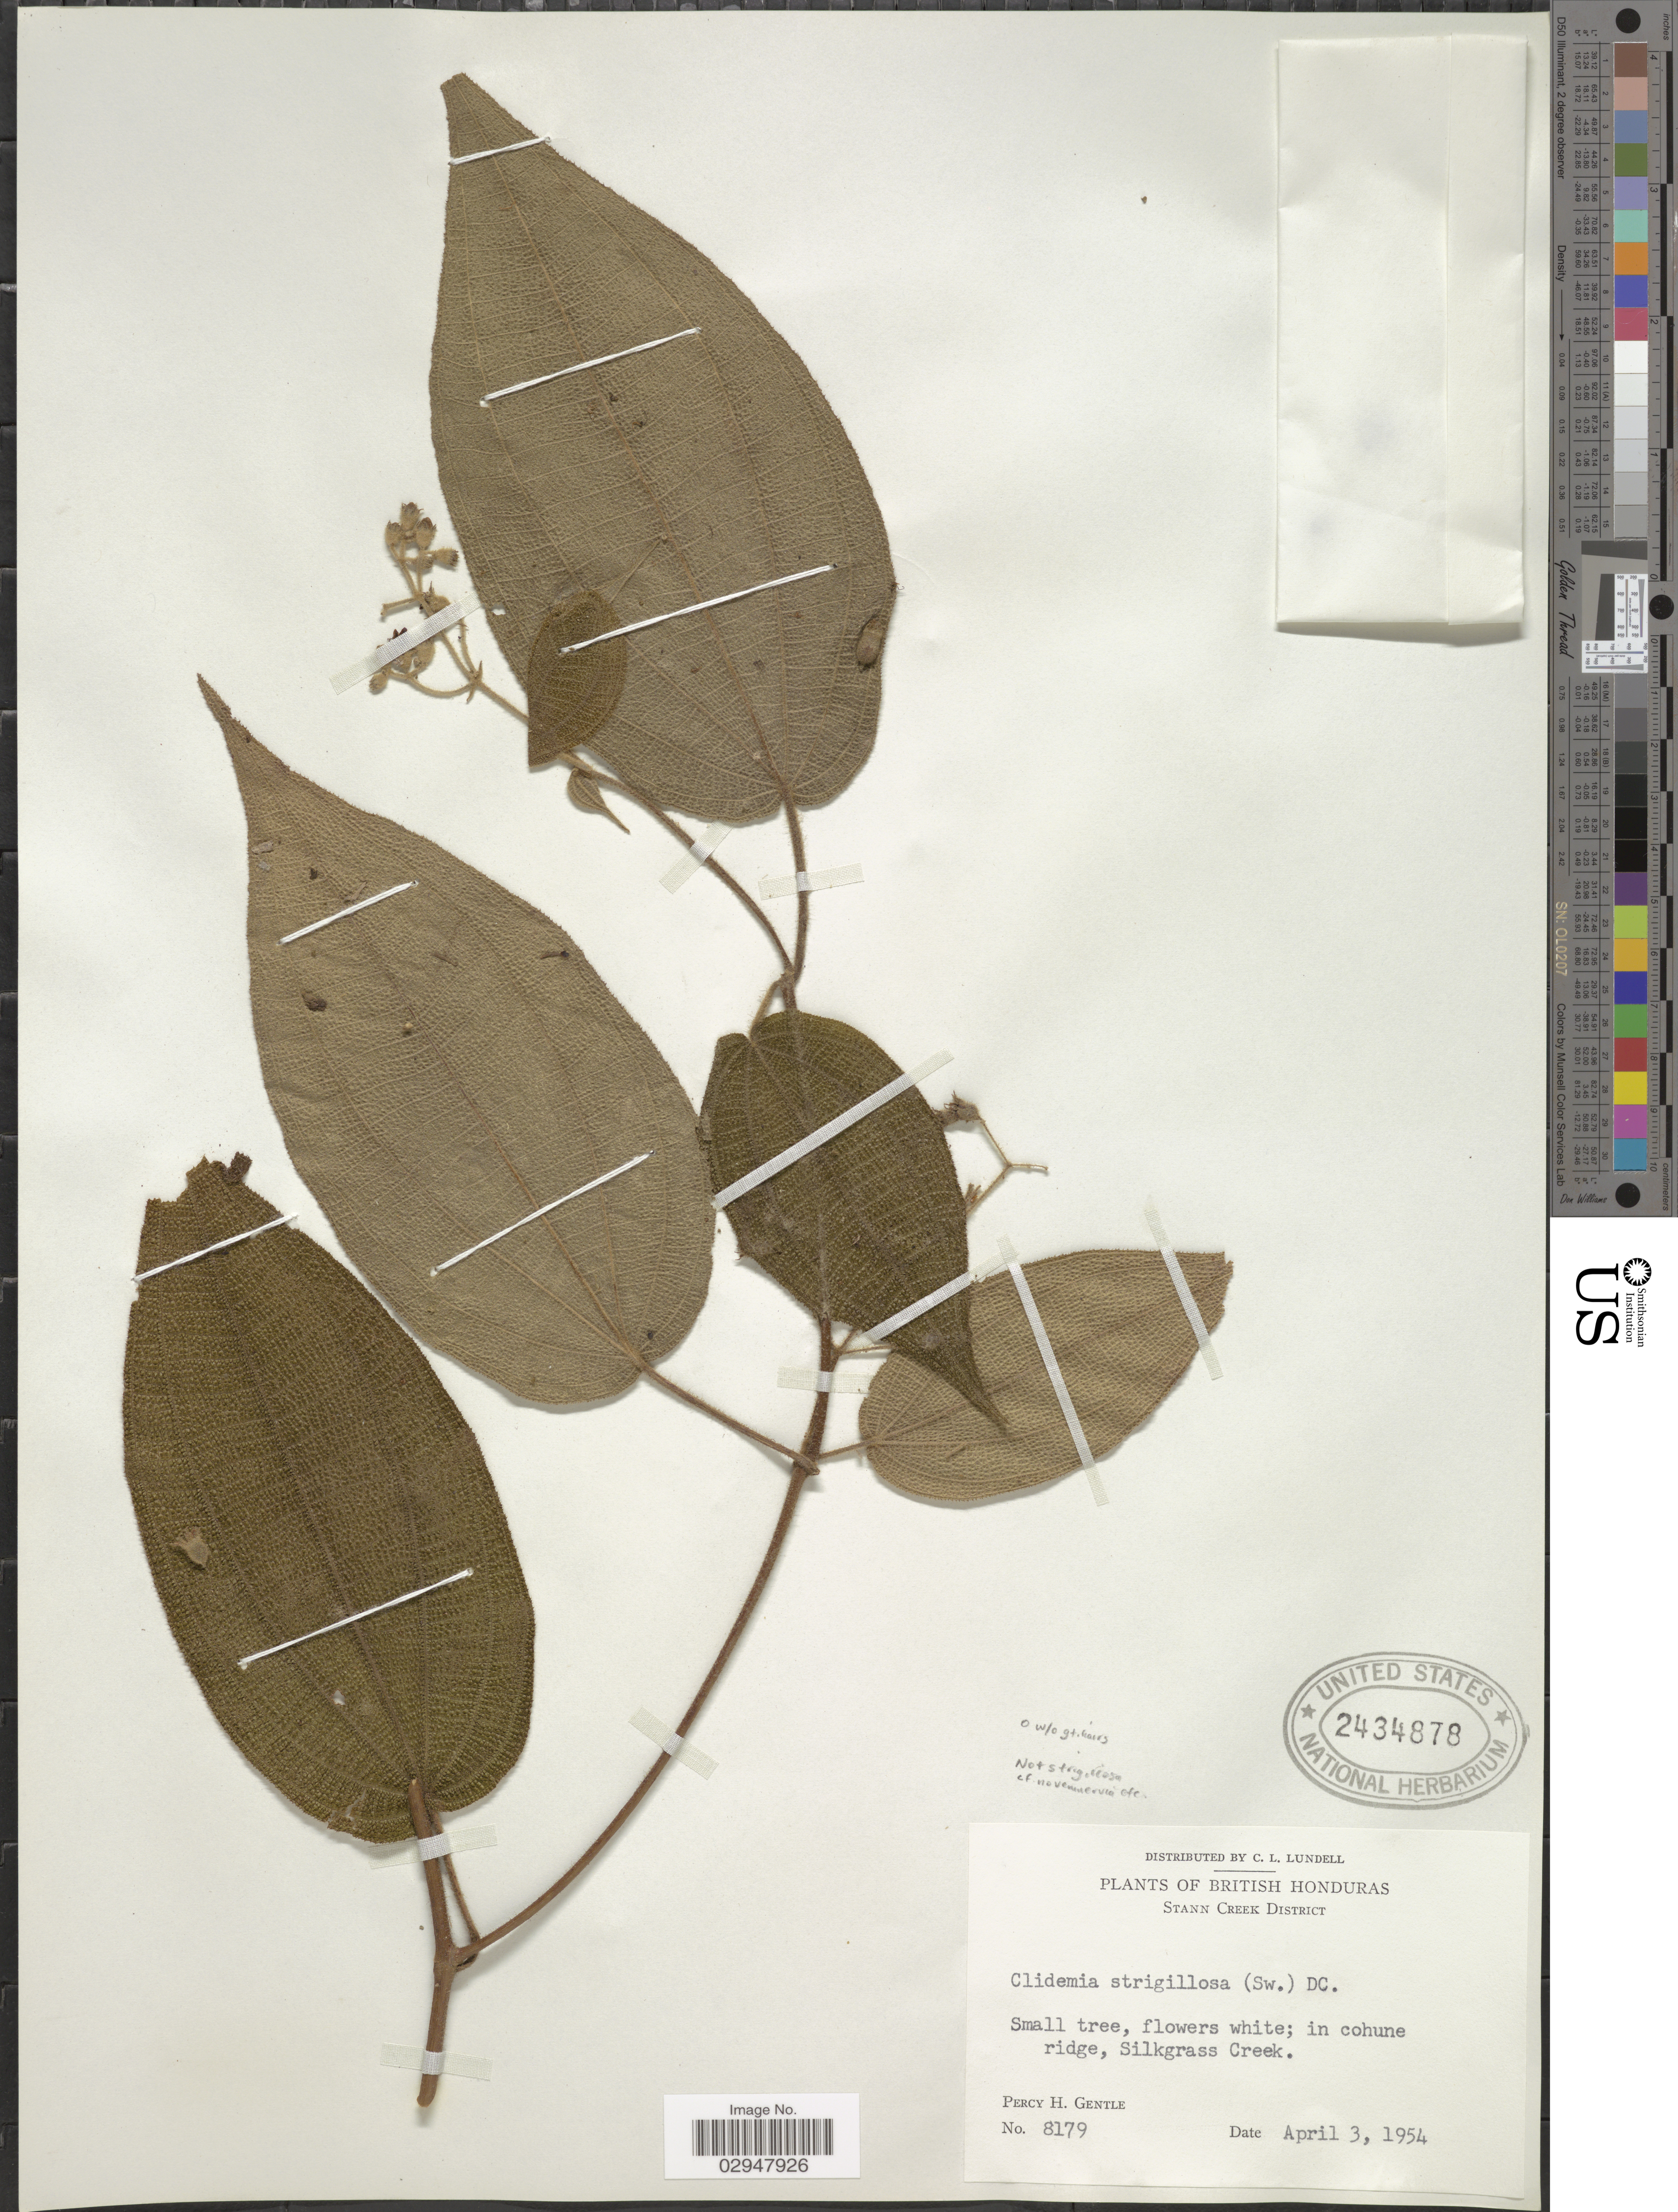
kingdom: Plantae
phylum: Tracheophyta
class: Magnoliopsida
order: Myrtales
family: Melastomataceae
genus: Clidemia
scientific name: Clidemia novemnervia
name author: (DC.) Triana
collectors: P. H. Gentle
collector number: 8179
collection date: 1954-04-03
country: Belize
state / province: Stann Creek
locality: British Honduras, Stann Creek District, Silkgrass Creek.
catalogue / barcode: US 2434878